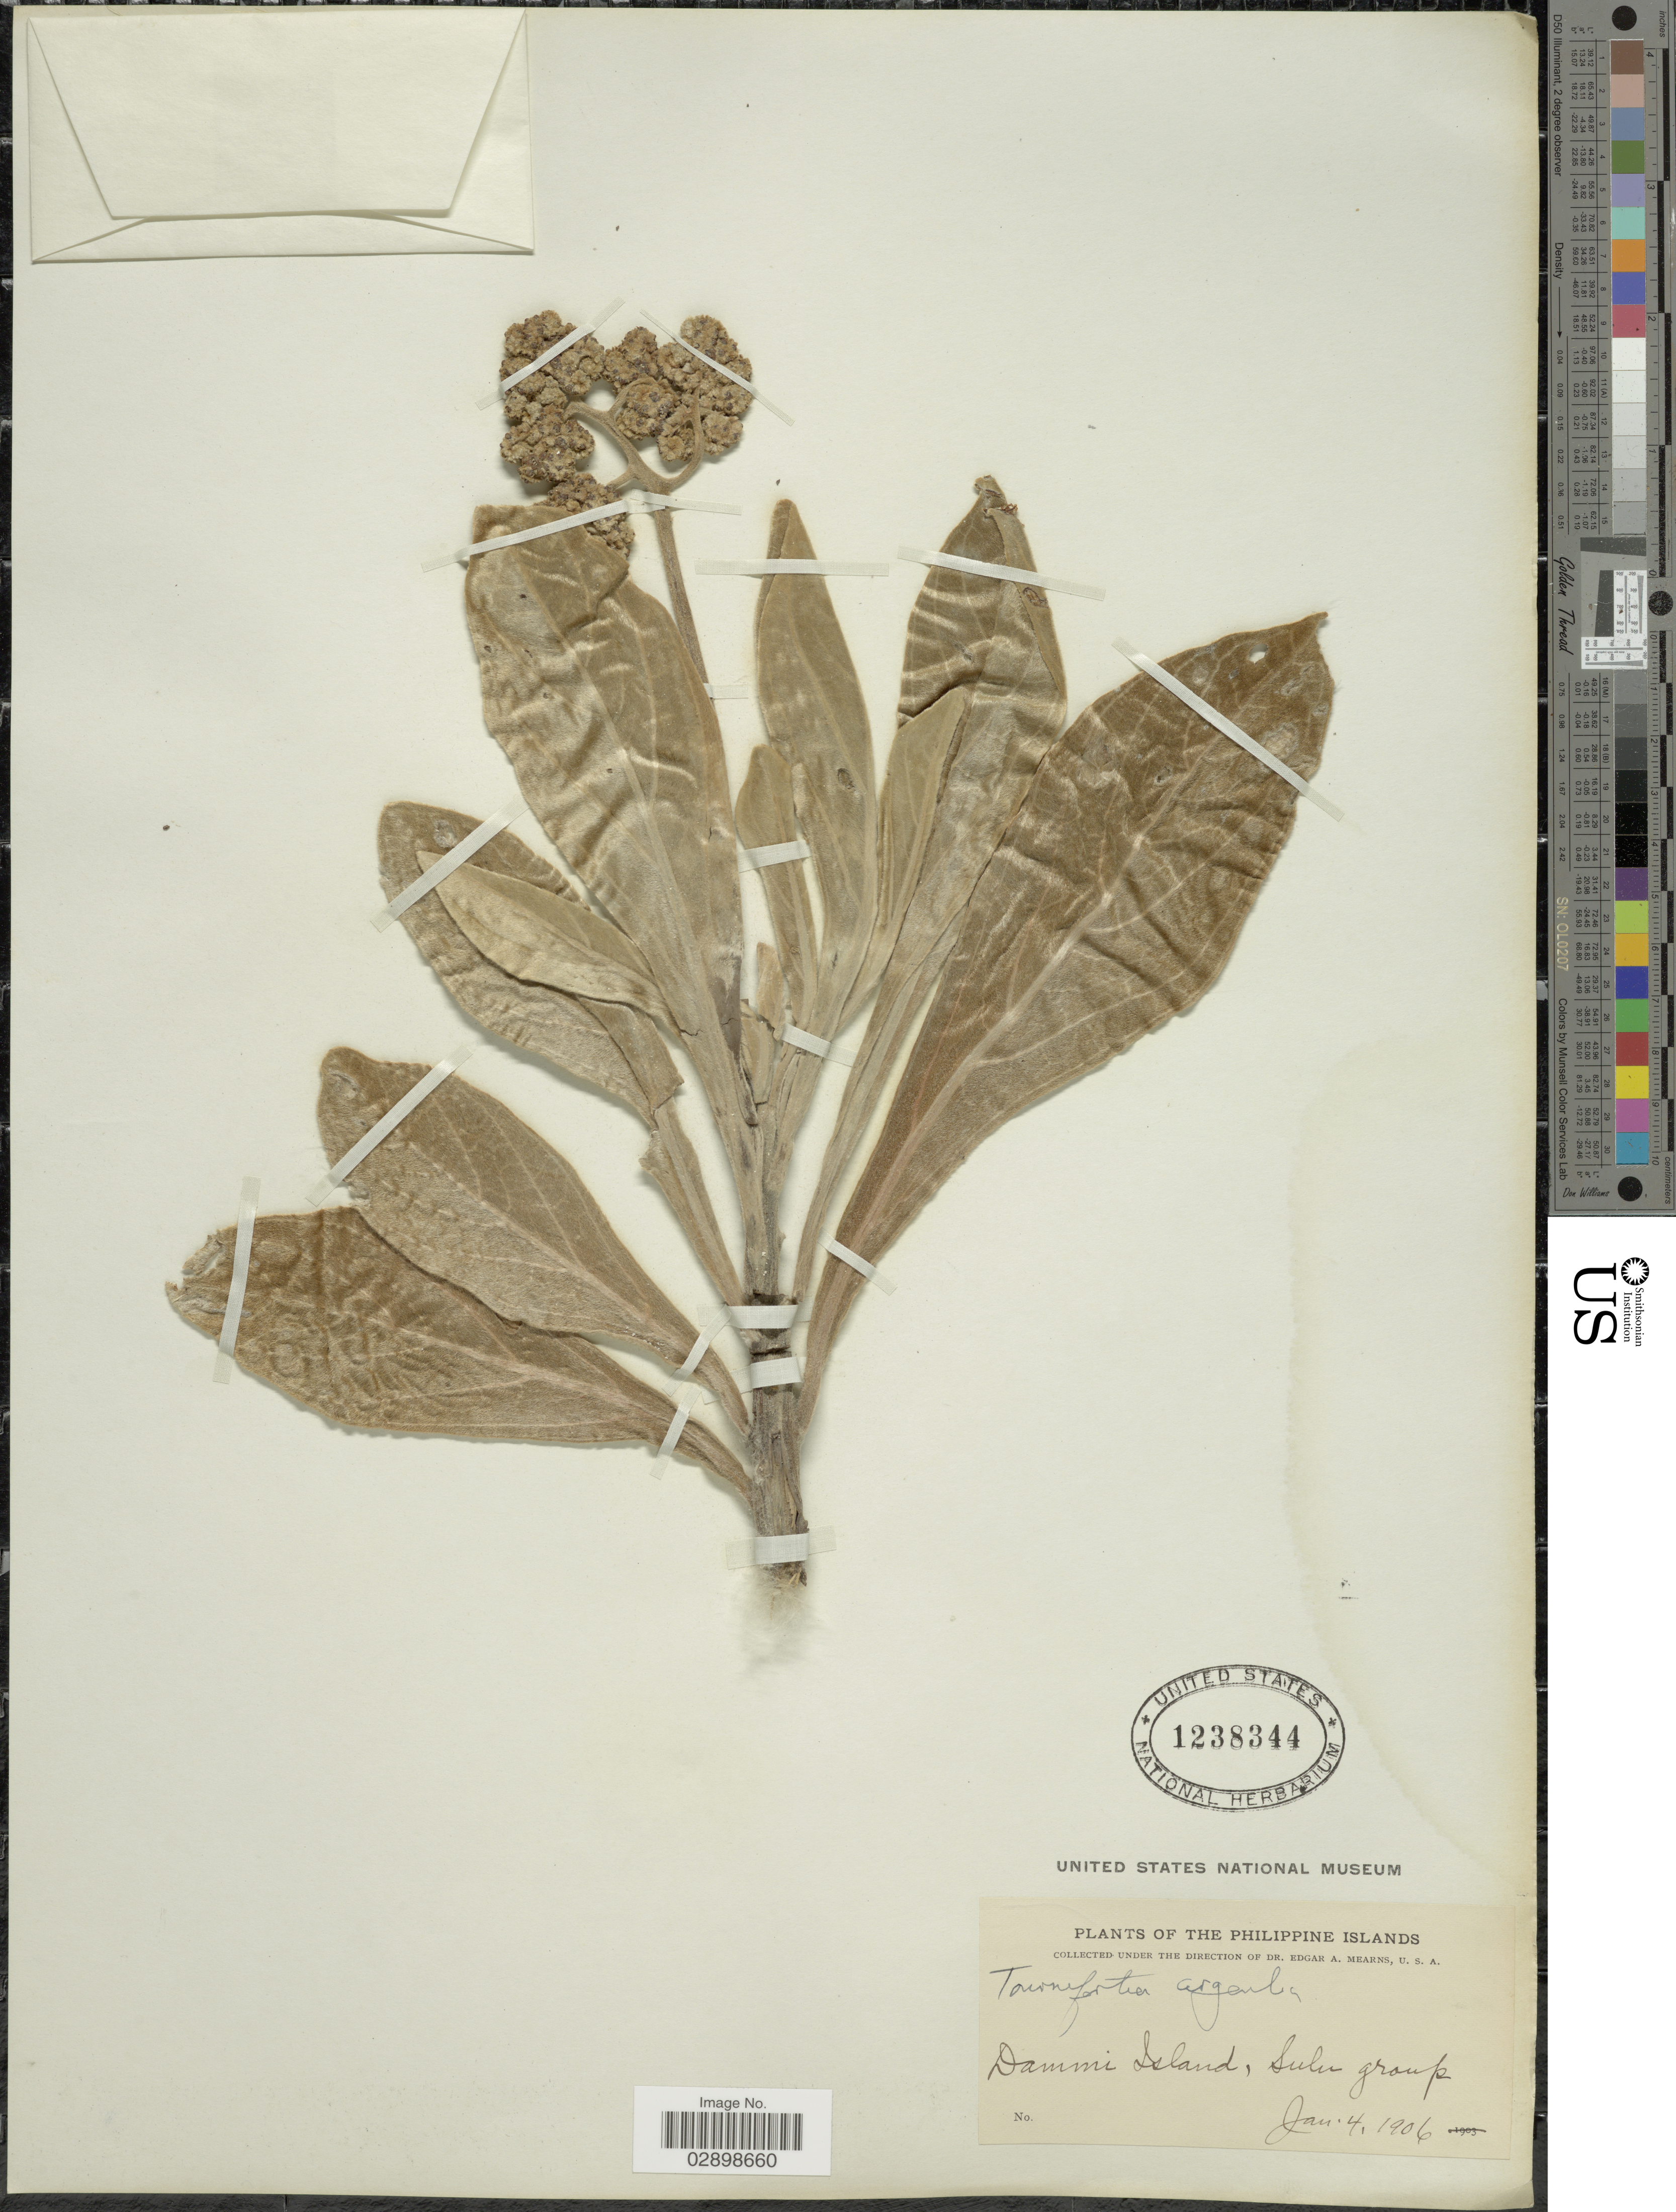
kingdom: Plantae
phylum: Tracheophyta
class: Magnoliopsida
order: Boraginales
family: Heliotropiaceae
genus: Tournefortia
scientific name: Tournefortia argentea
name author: L. f.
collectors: E. A. Mearns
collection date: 1906-01-04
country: Philippines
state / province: Muslim Mindanao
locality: Philippine Islands. Dammi island, Sulu group.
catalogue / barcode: US 1238344